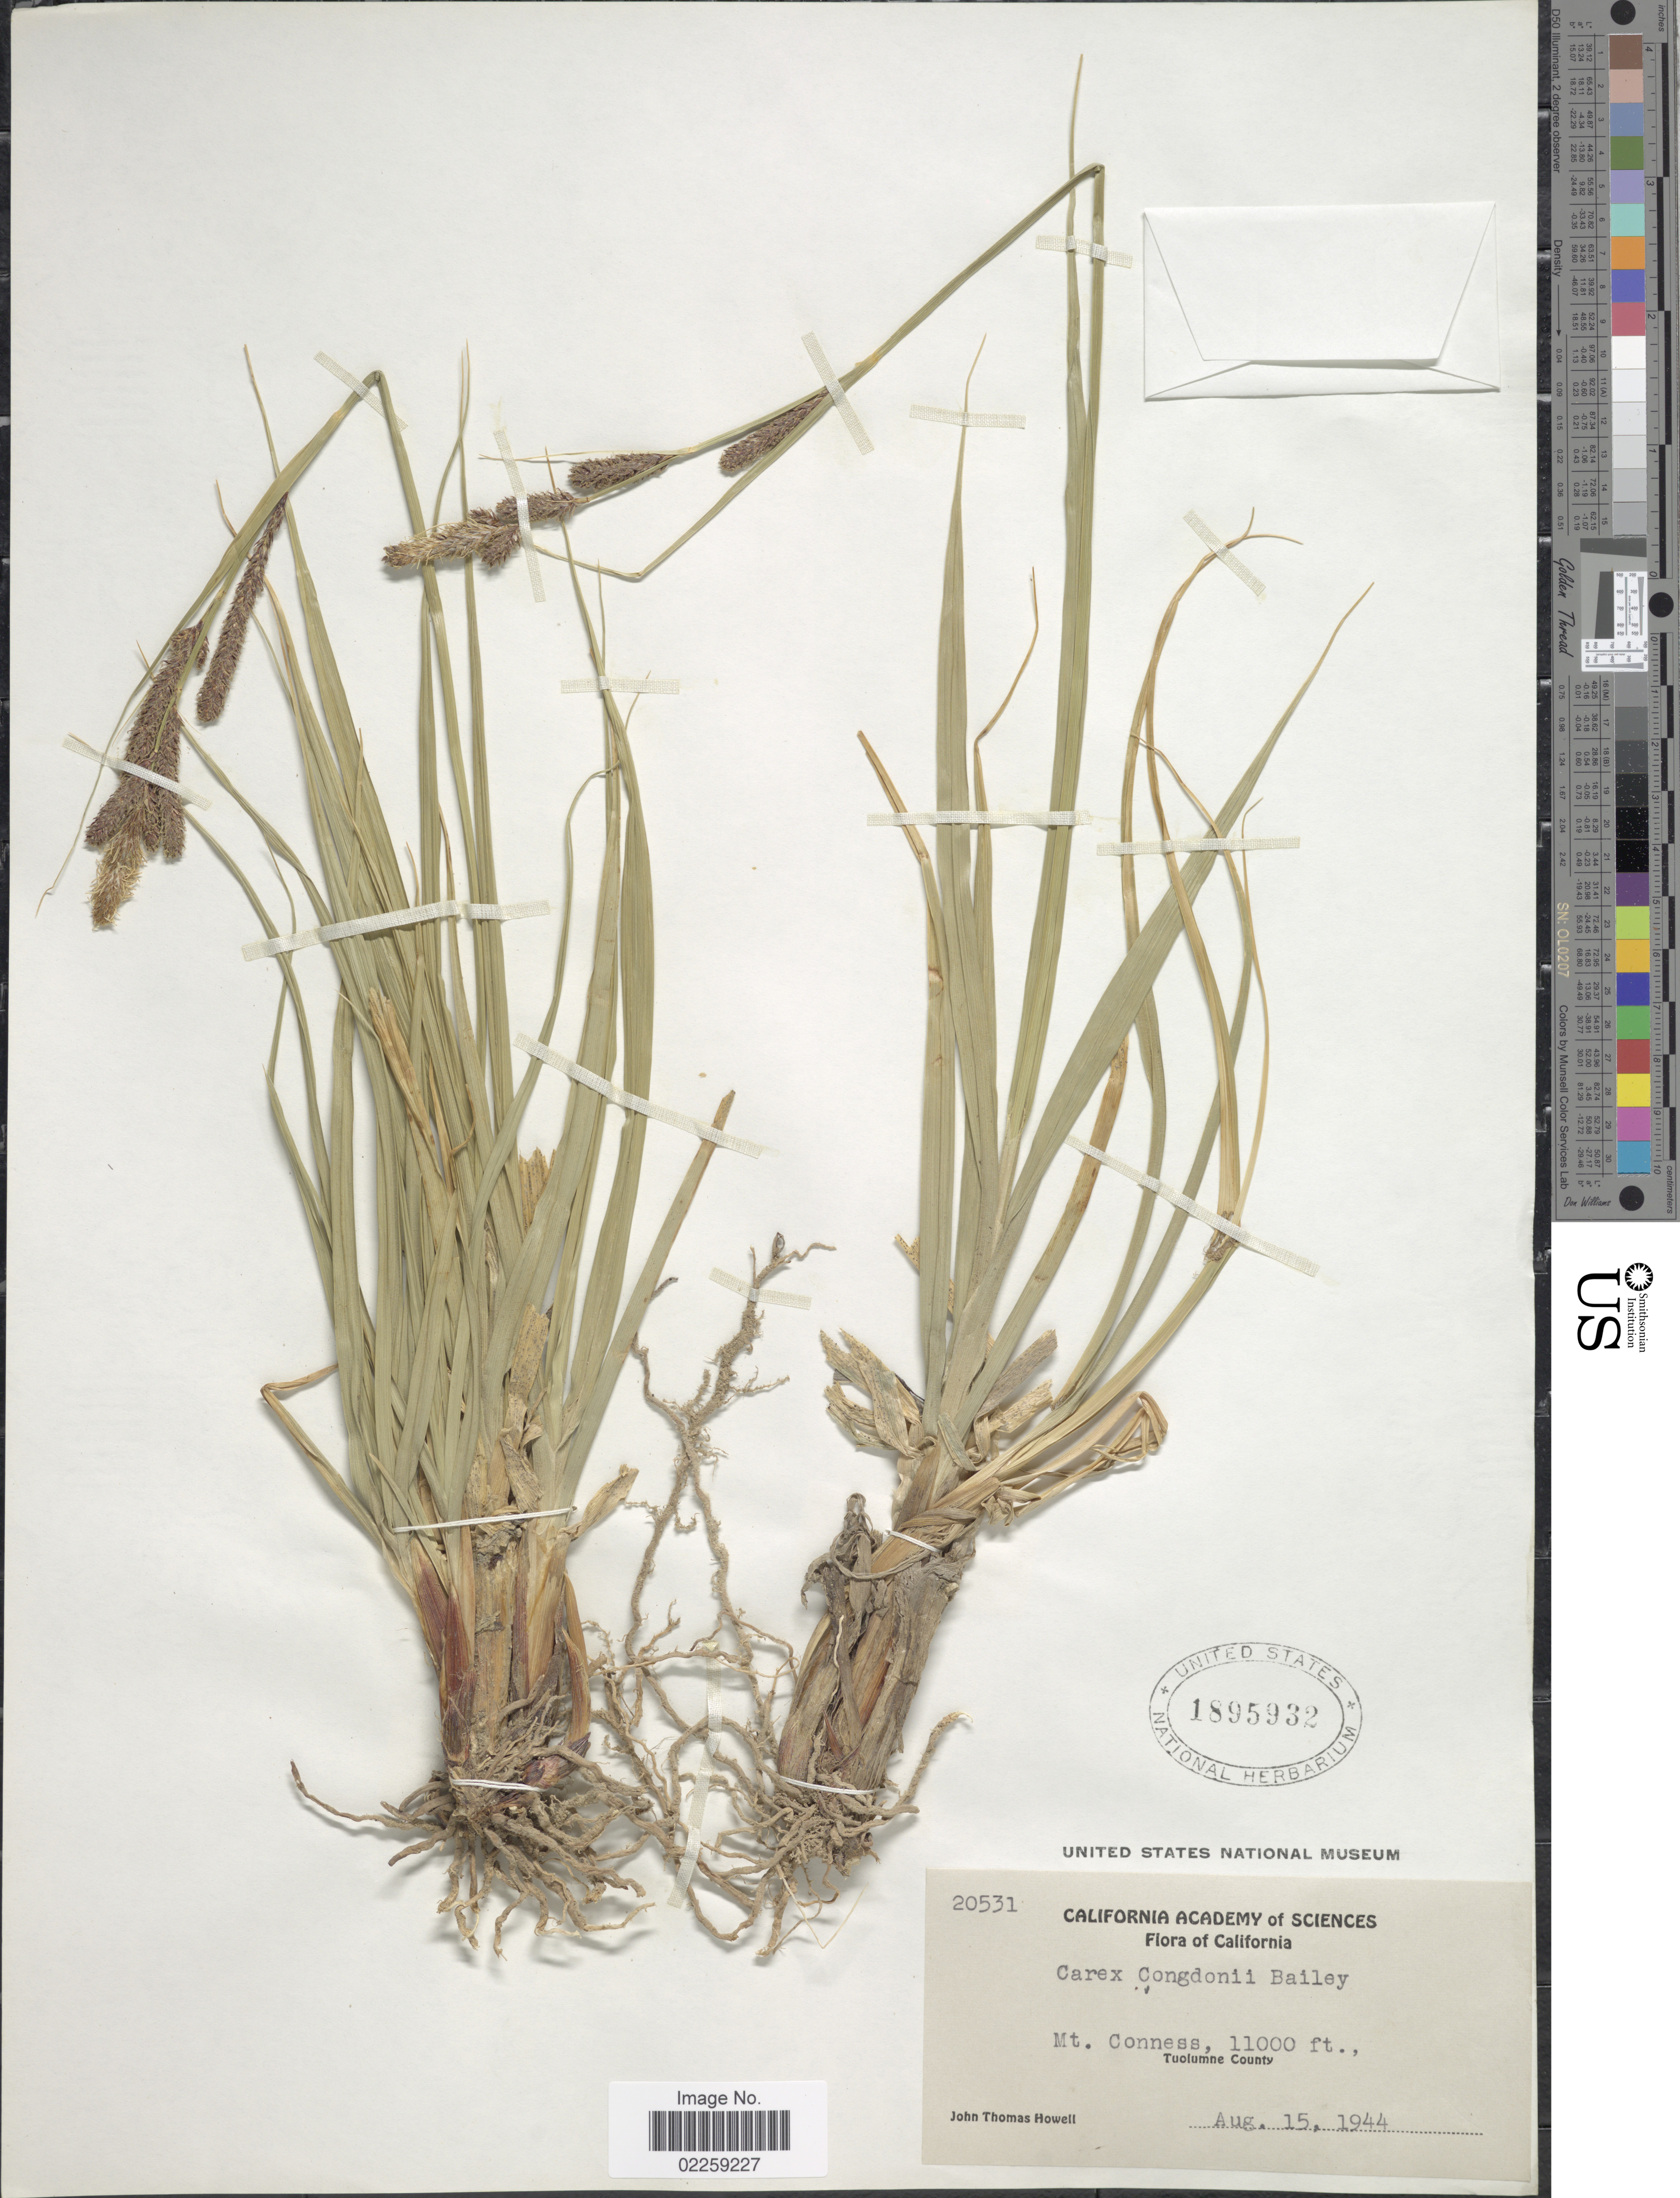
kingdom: Plantae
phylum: Tracheophyta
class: Liliopsida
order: Poales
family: Cyperaceae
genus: Carex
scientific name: Carex congdonii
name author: L.H. Bailey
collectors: J. T. Howell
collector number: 20531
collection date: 1944-08-15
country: United States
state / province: California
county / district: Tuolumne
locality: Mt. Conness, Tuolumne County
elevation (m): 3353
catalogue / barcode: US 1895932